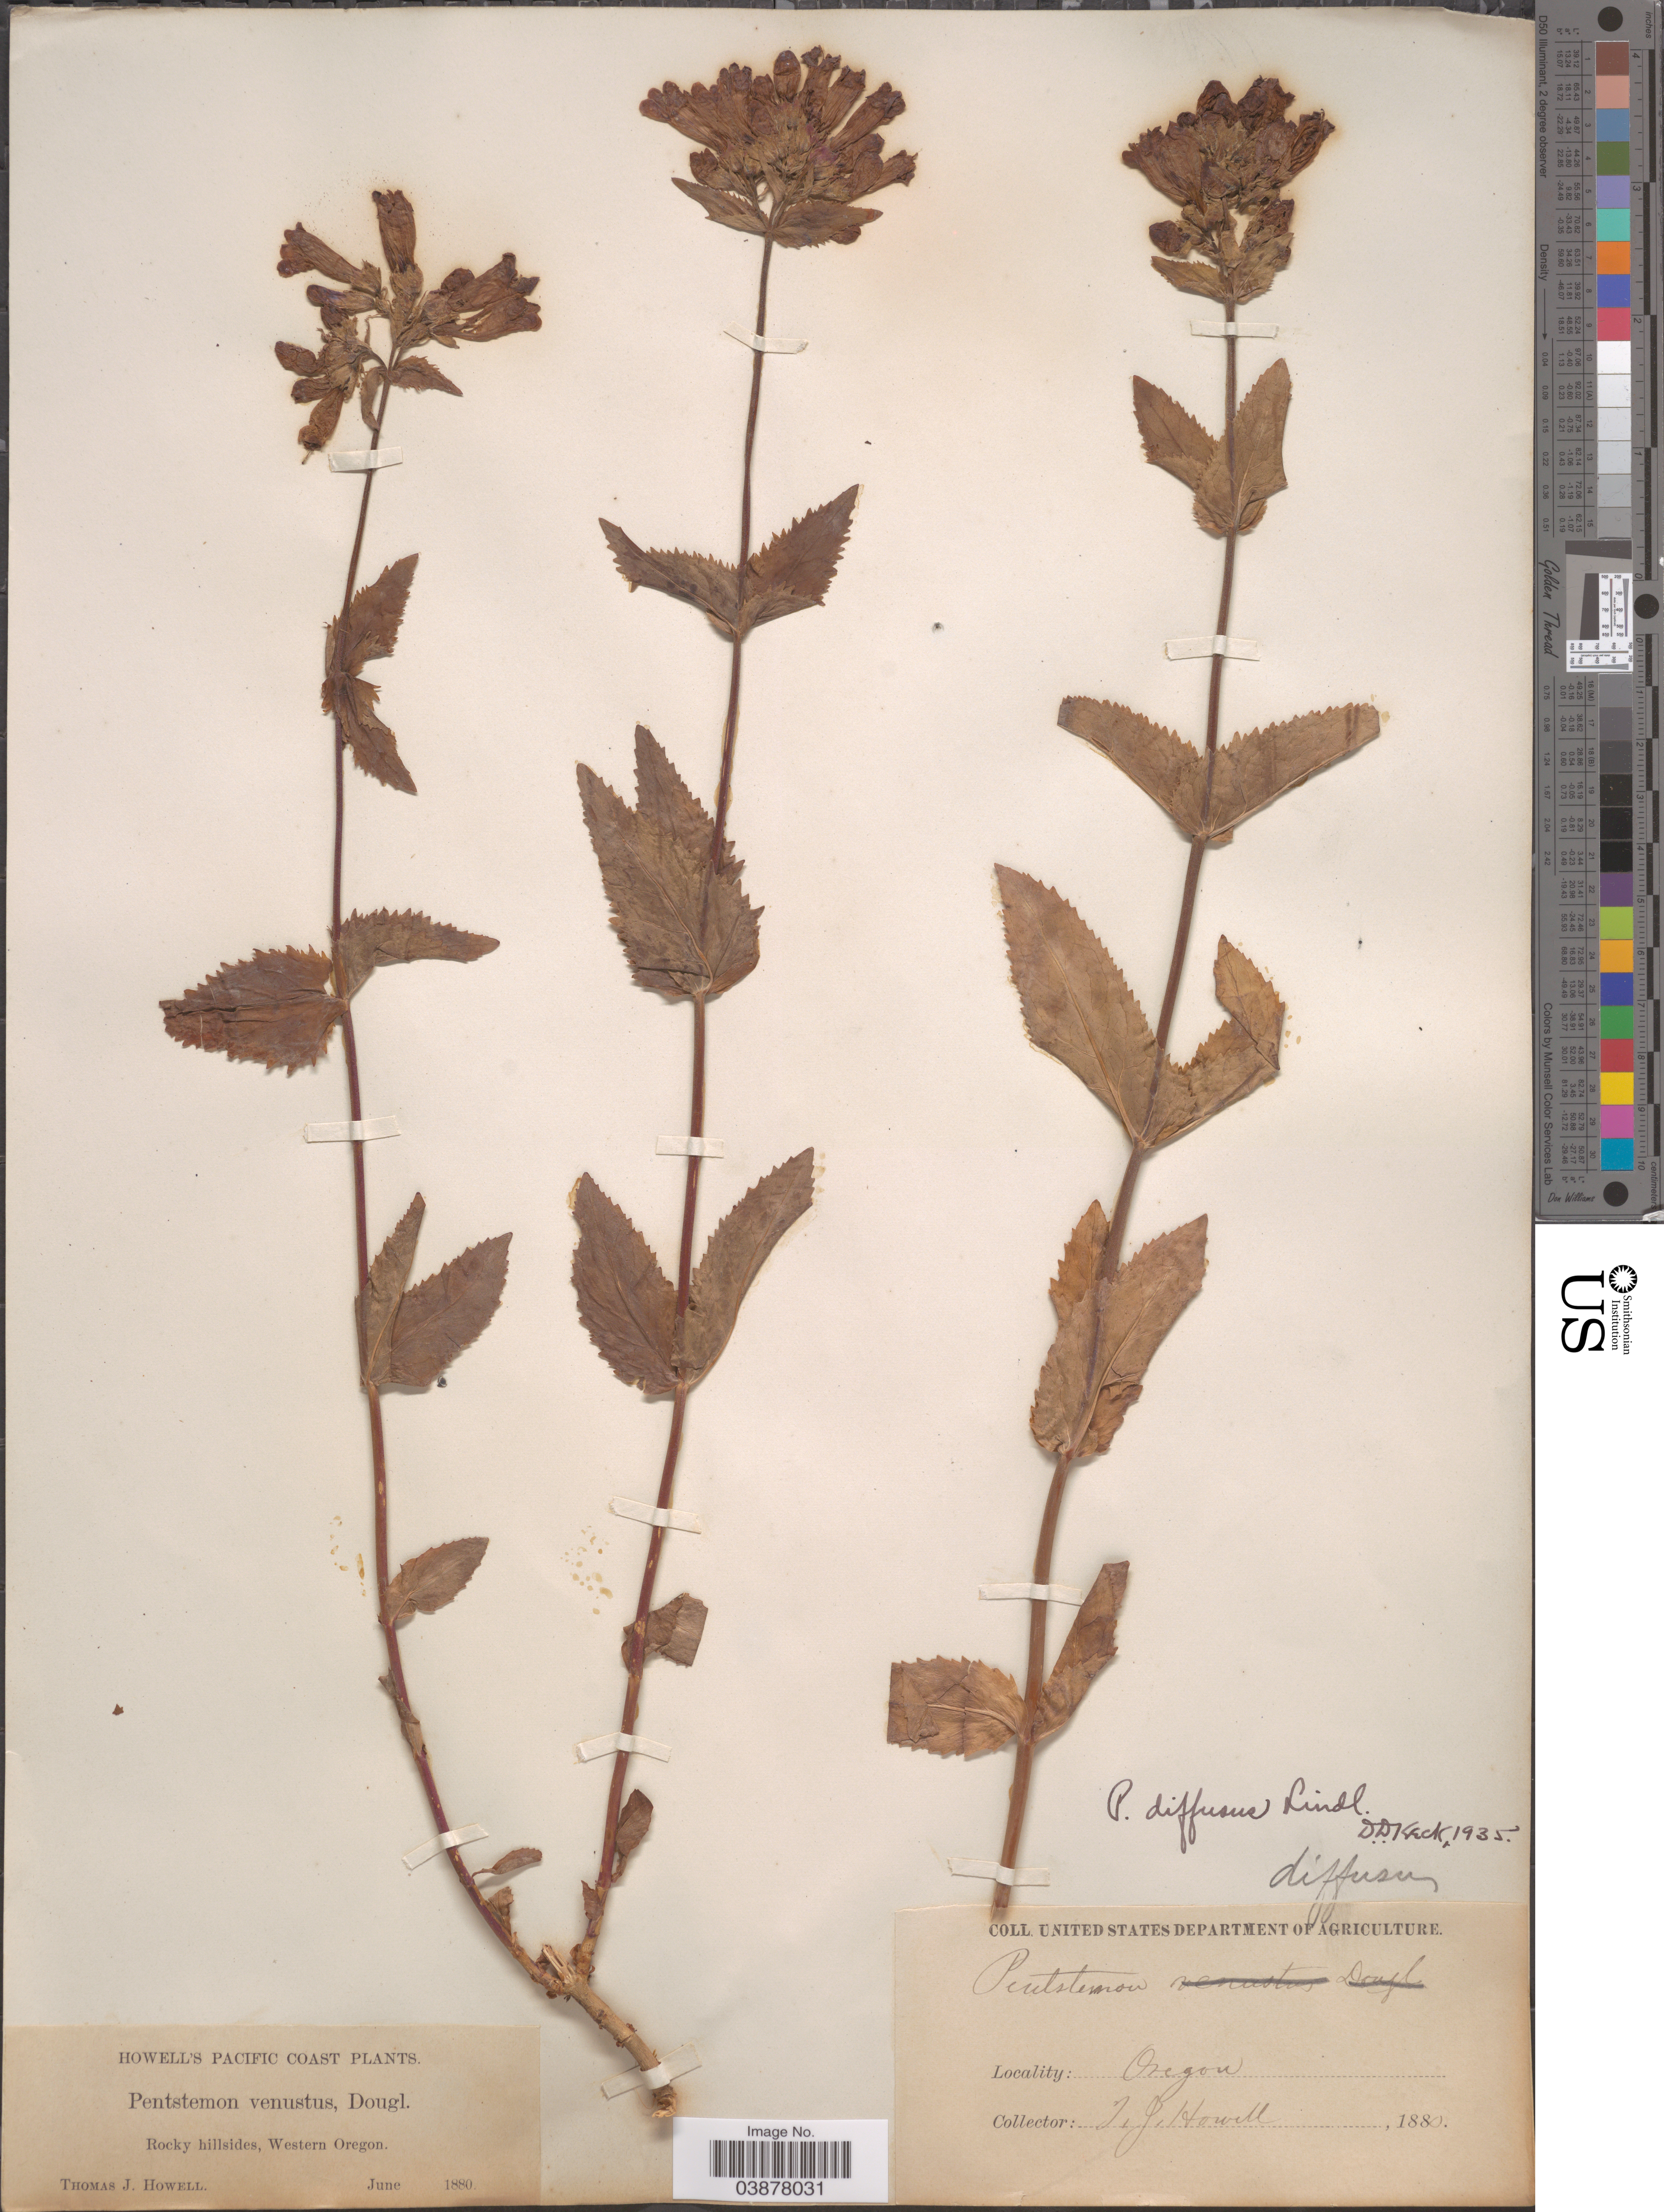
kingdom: Plantae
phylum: Tracheophyta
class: Magnoliopsida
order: Lamiales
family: Plantaginaceae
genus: Penstemon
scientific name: Penstemon serrulatus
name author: Menzies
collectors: T. J. Howell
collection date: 1880-06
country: United States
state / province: Oregon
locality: Pacific Coast. Rocky hillsides, Western Oregon.